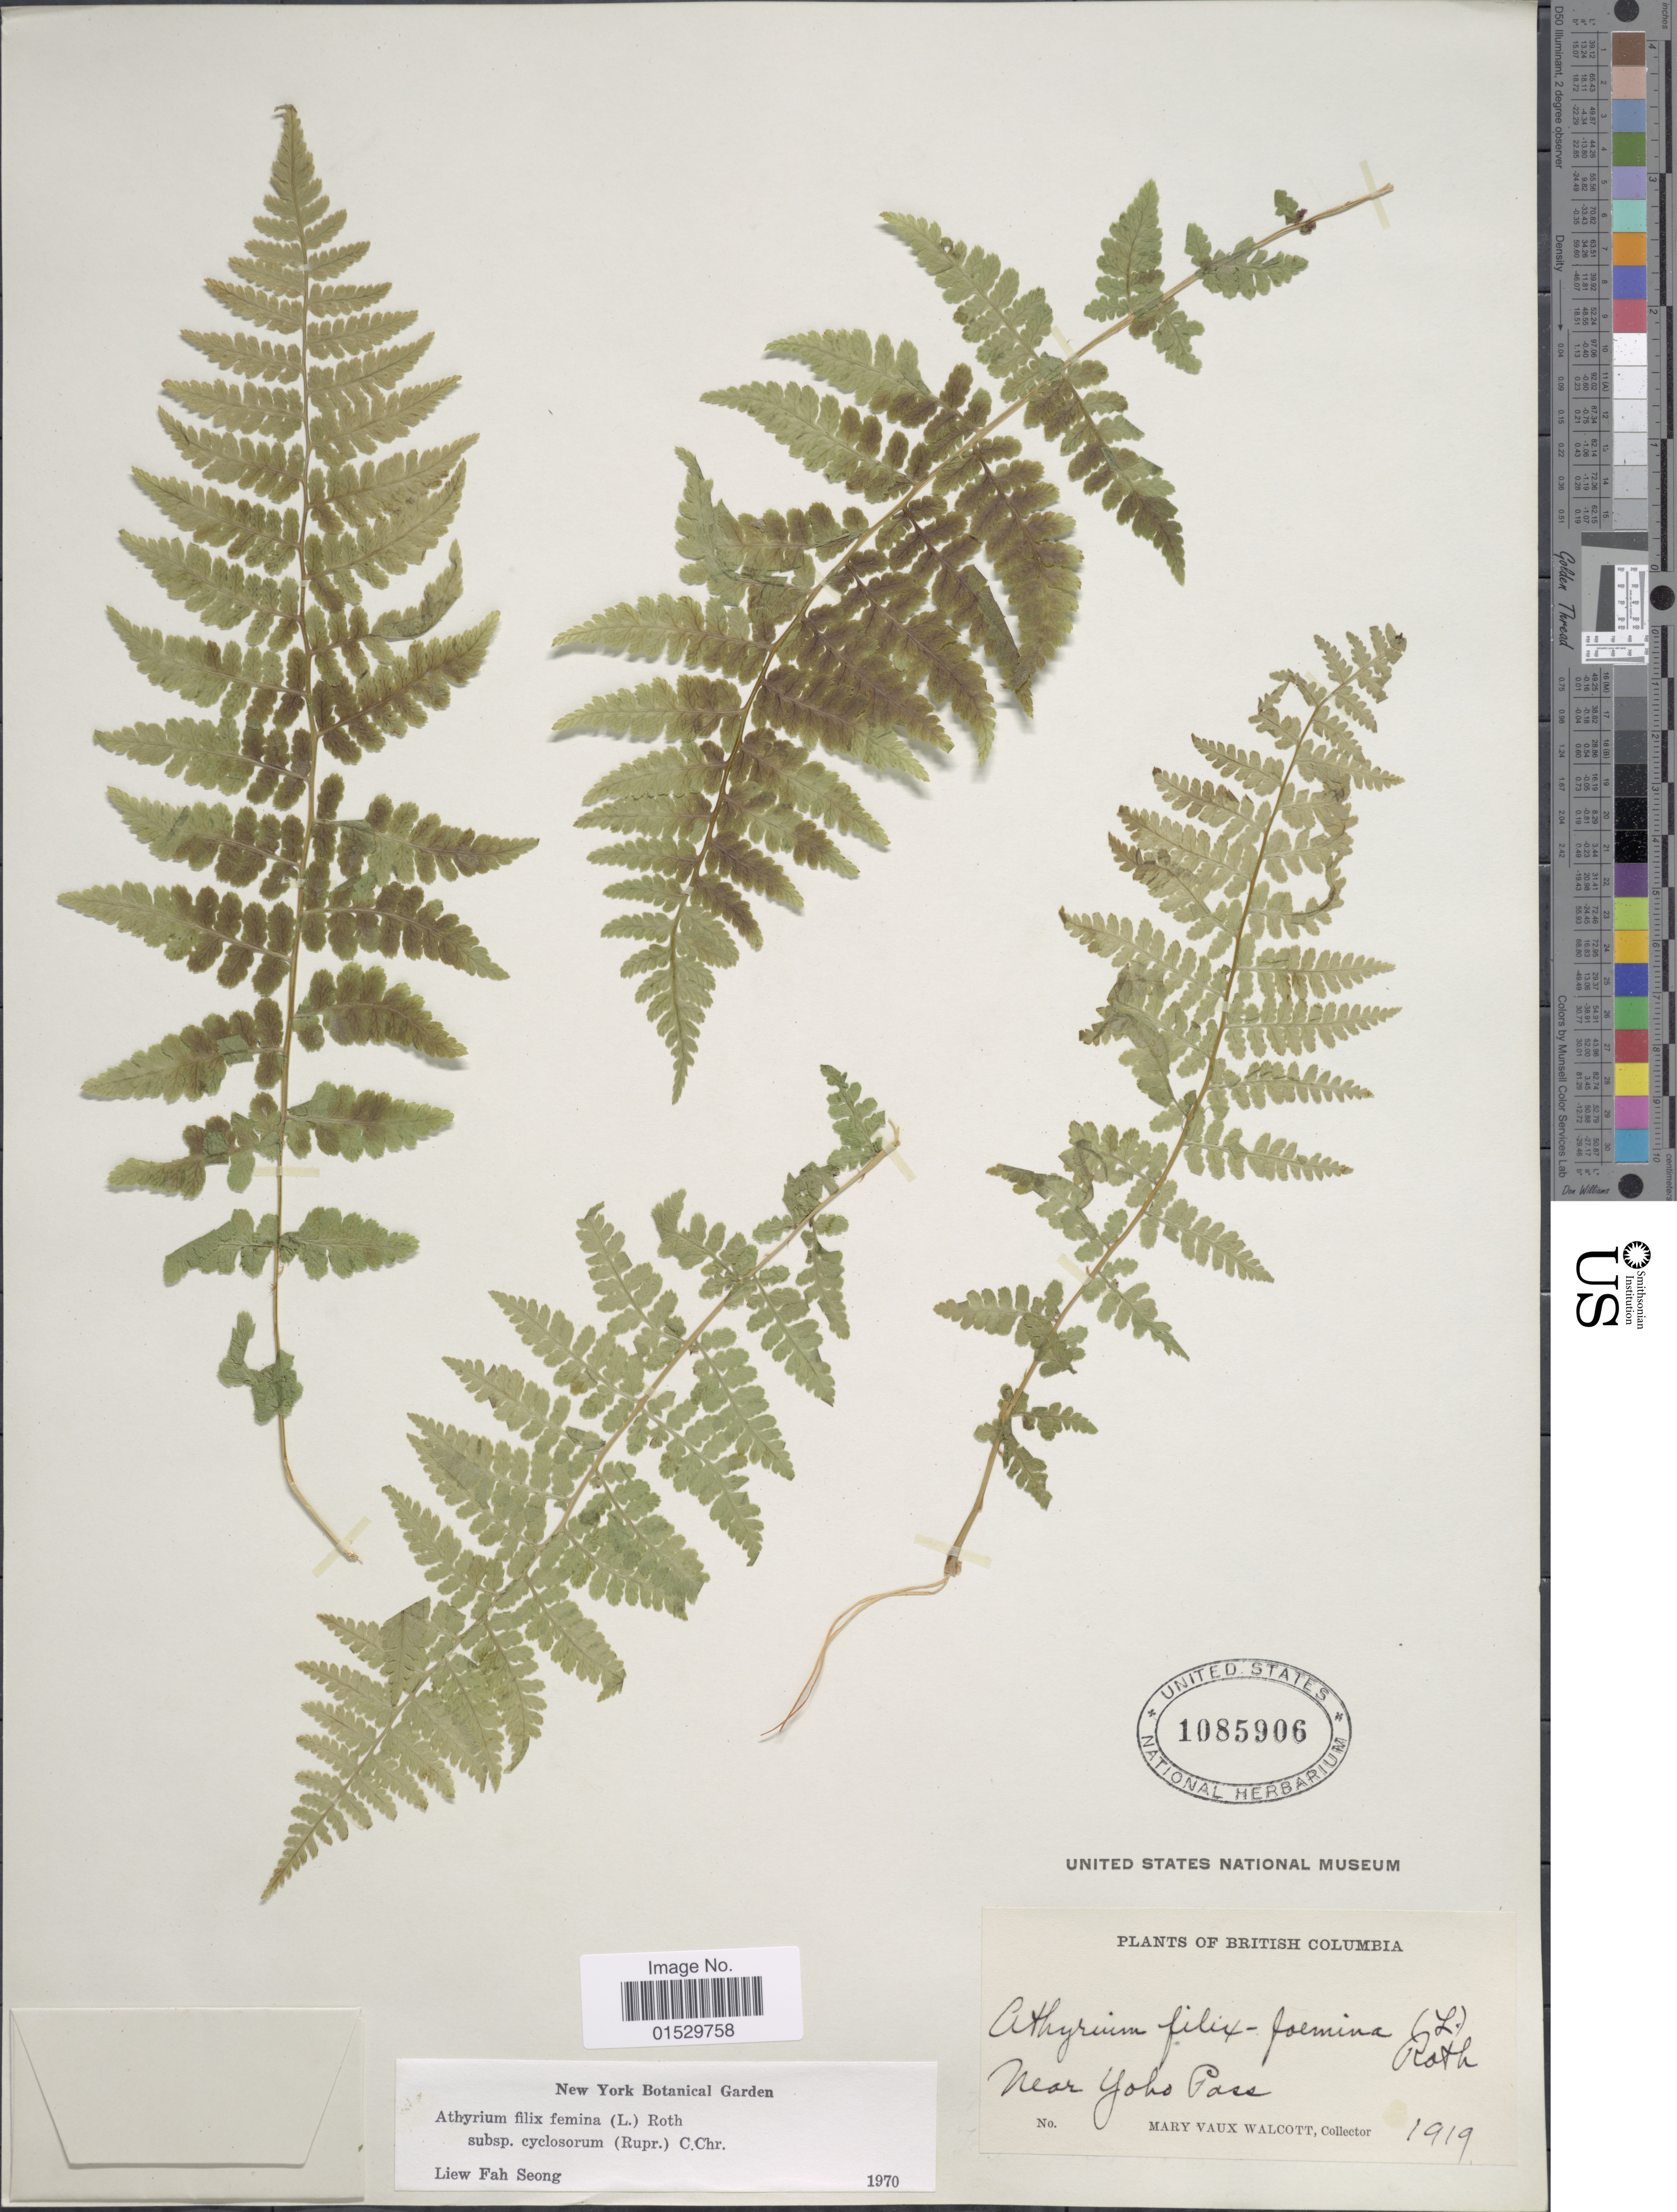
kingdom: Plantae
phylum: Tracheophyta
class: Polypodiopsida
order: Polypodiales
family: Athyriaceae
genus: Athyrium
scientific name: Athyrium filix-femina subsp. cyclosorum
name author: (Rupr.) C. Chr.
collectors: M. Walcott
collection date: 1919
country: Canada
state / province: British Columbia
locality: Near Yoko Pass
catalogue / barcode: US 1085906